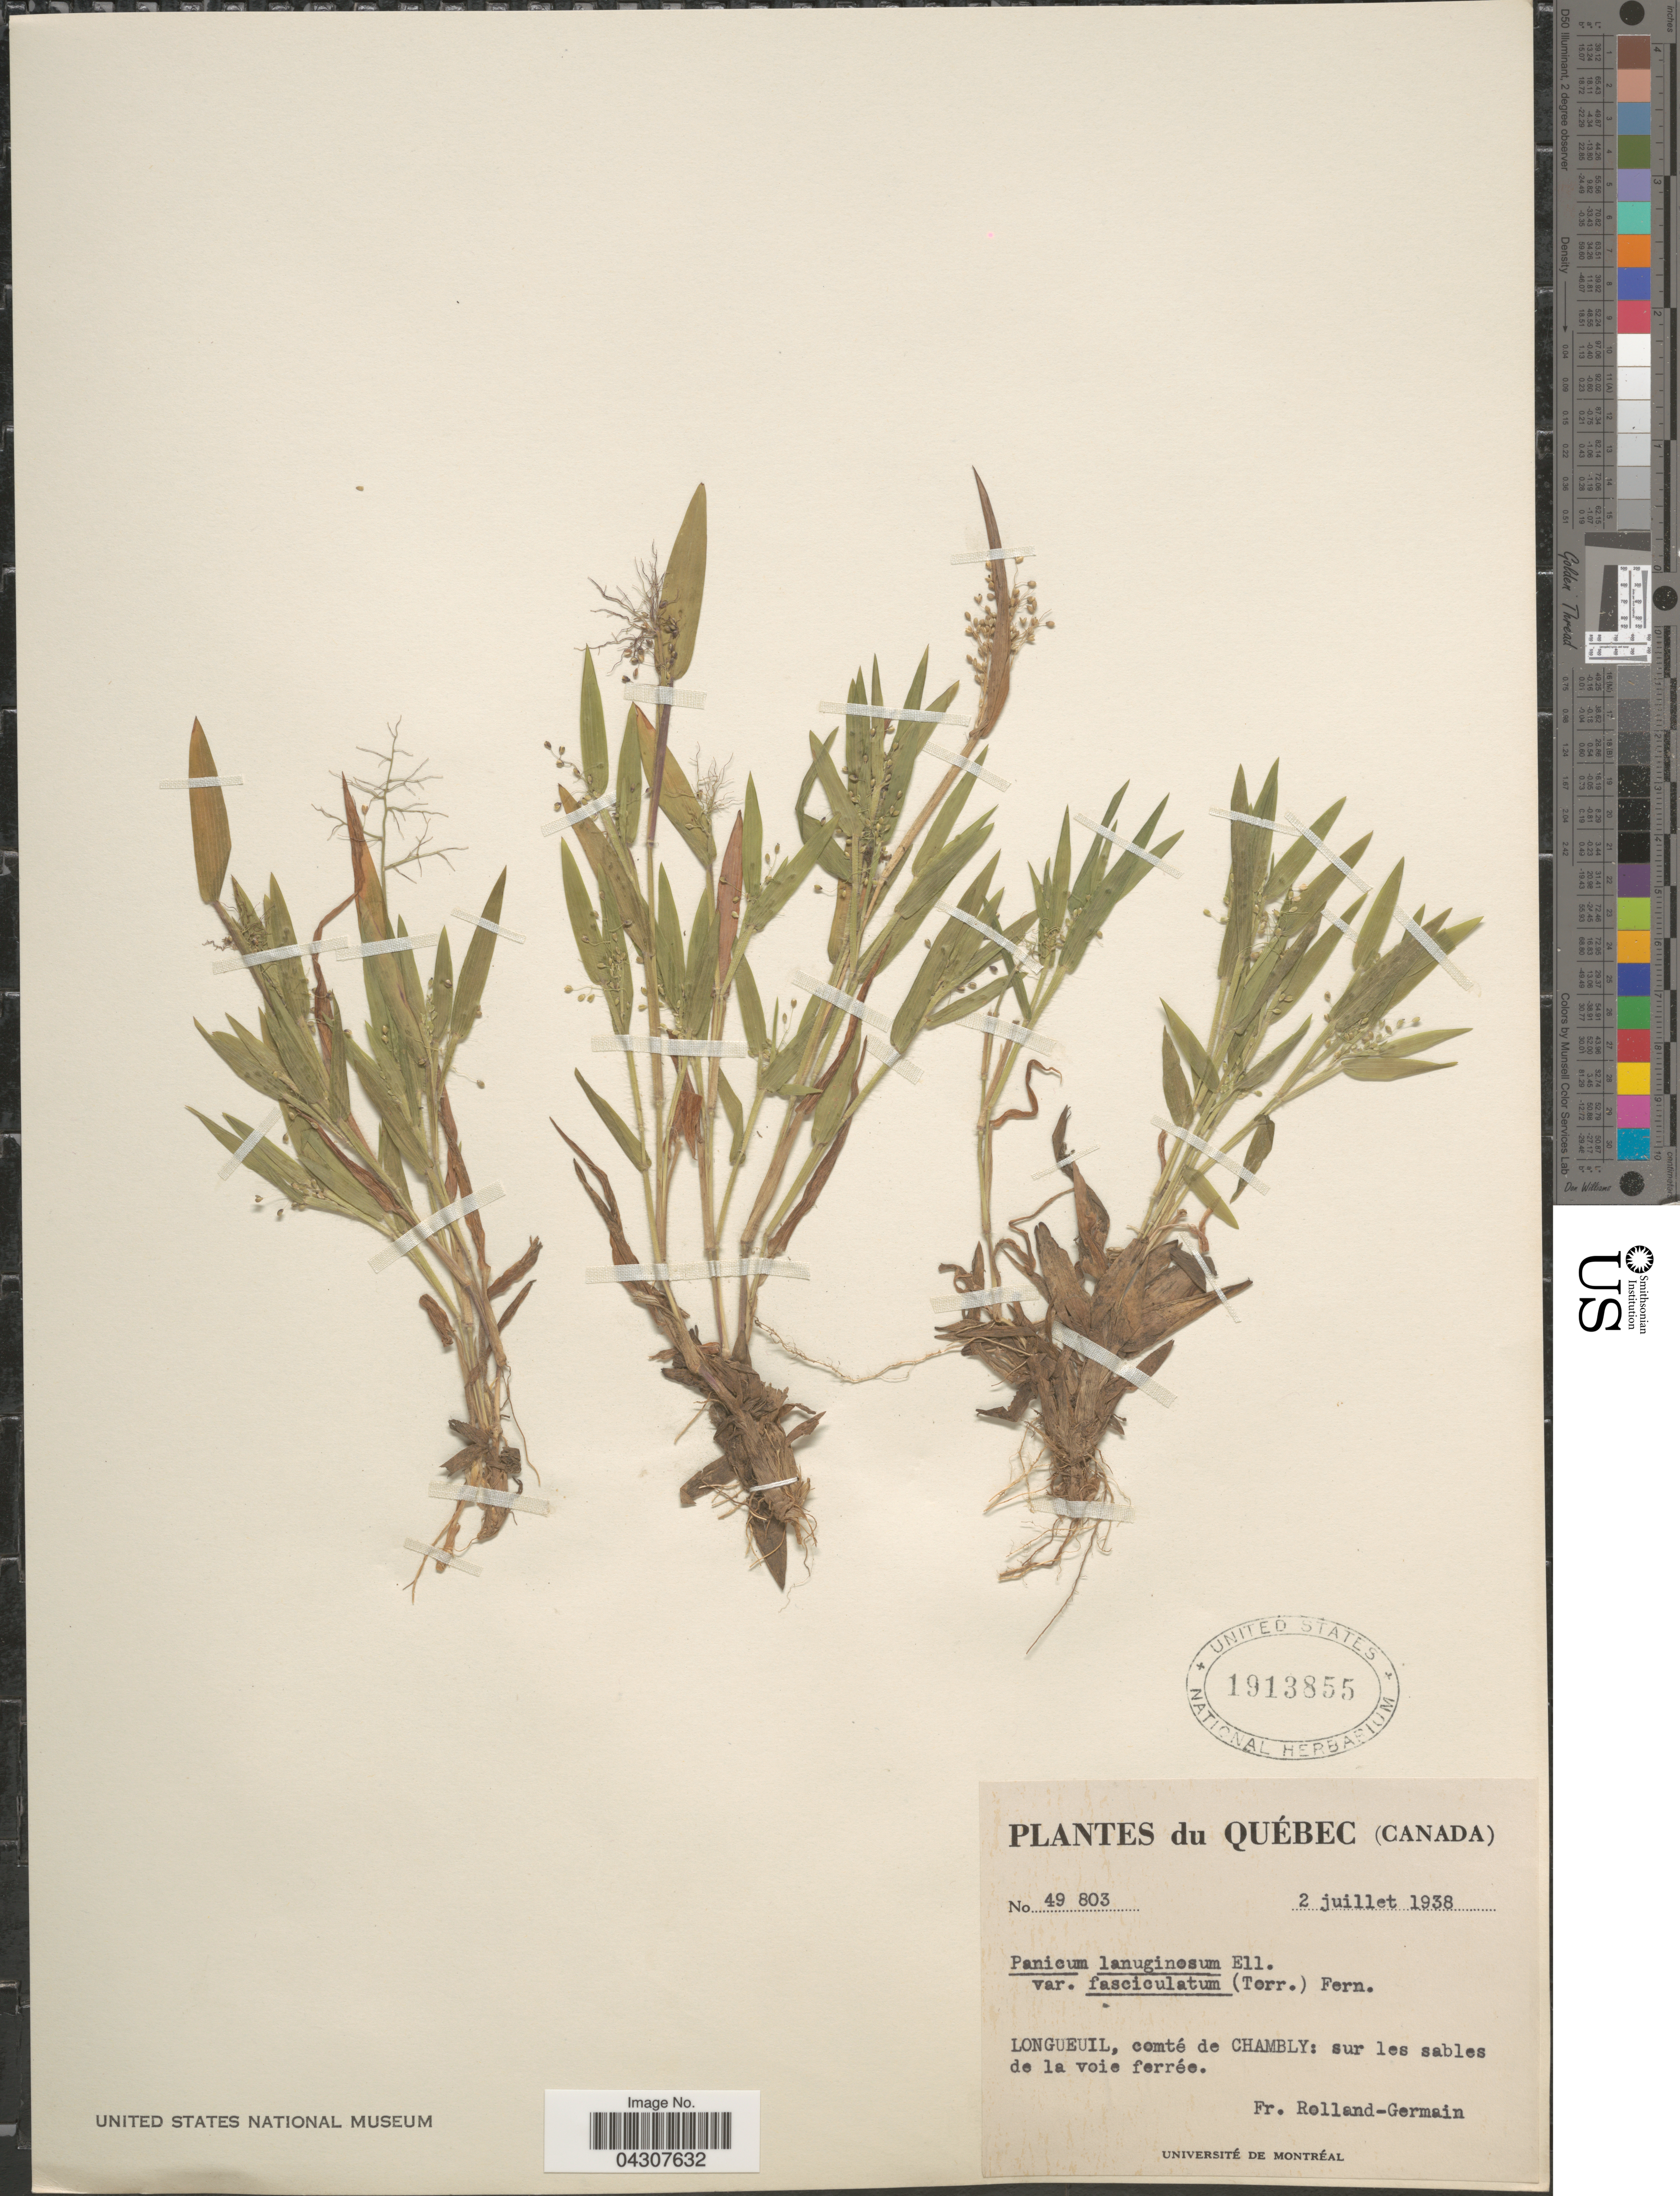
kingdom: Plantae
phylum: Tracheophyta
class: Liliopsida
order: Poales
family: Poaceae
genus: Dichanthelium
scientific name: Dichanthelium acuminatum var. acuminatum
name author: (Sw.) Gould & C.A. Clark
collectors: Rolland-Germain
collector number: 49803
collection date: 1938-07-02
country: Canada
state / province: Quebec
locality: Longueuil, comté de Chambly: sur les sables de la voie ferrée.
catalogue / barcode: US 1913855